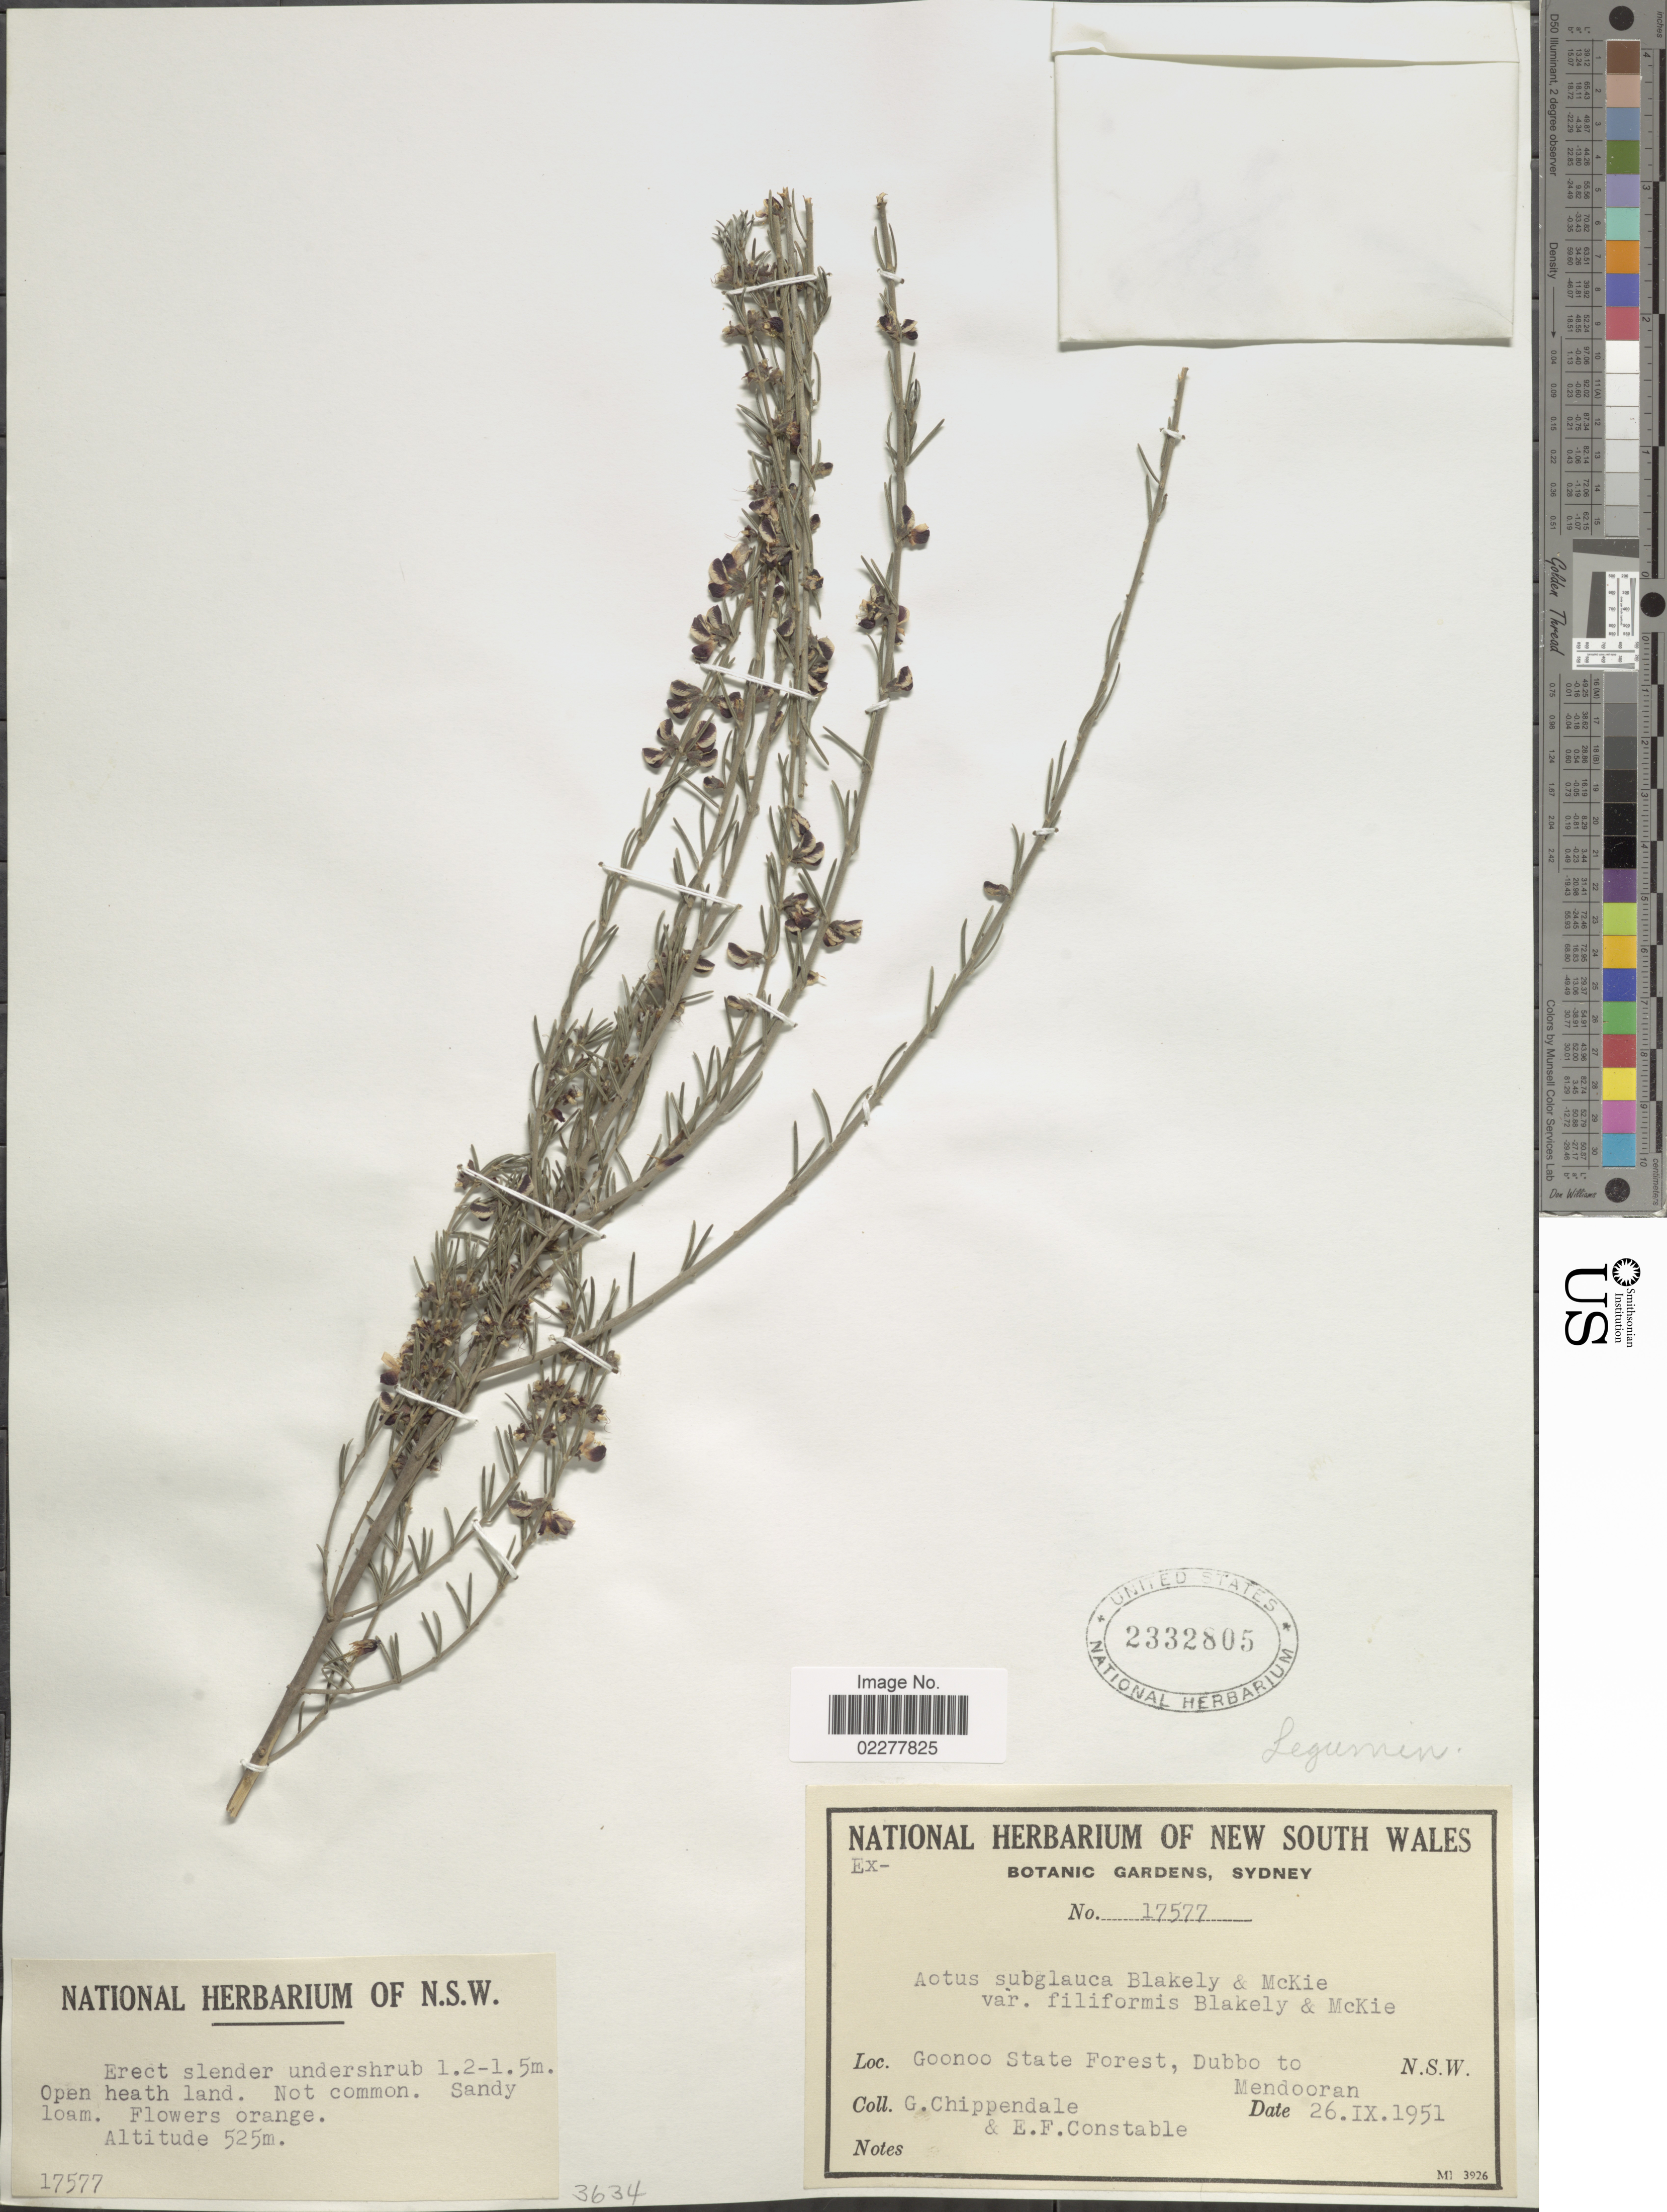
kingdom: Plantae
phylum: Tracheophyta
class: Magnoliopsida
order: Fabales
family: Fabaceae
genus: Aotus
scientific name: Aotus subglauca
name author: Blakeley & McKie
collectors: G. Chippendale & E. F. Constable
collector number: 17577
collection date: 1951-09-26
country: Australia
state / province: New South Wales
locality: Goonoo State Forest, Dubbo to Mendooran. N.S.W.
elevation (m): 525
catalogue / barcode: US 2332805